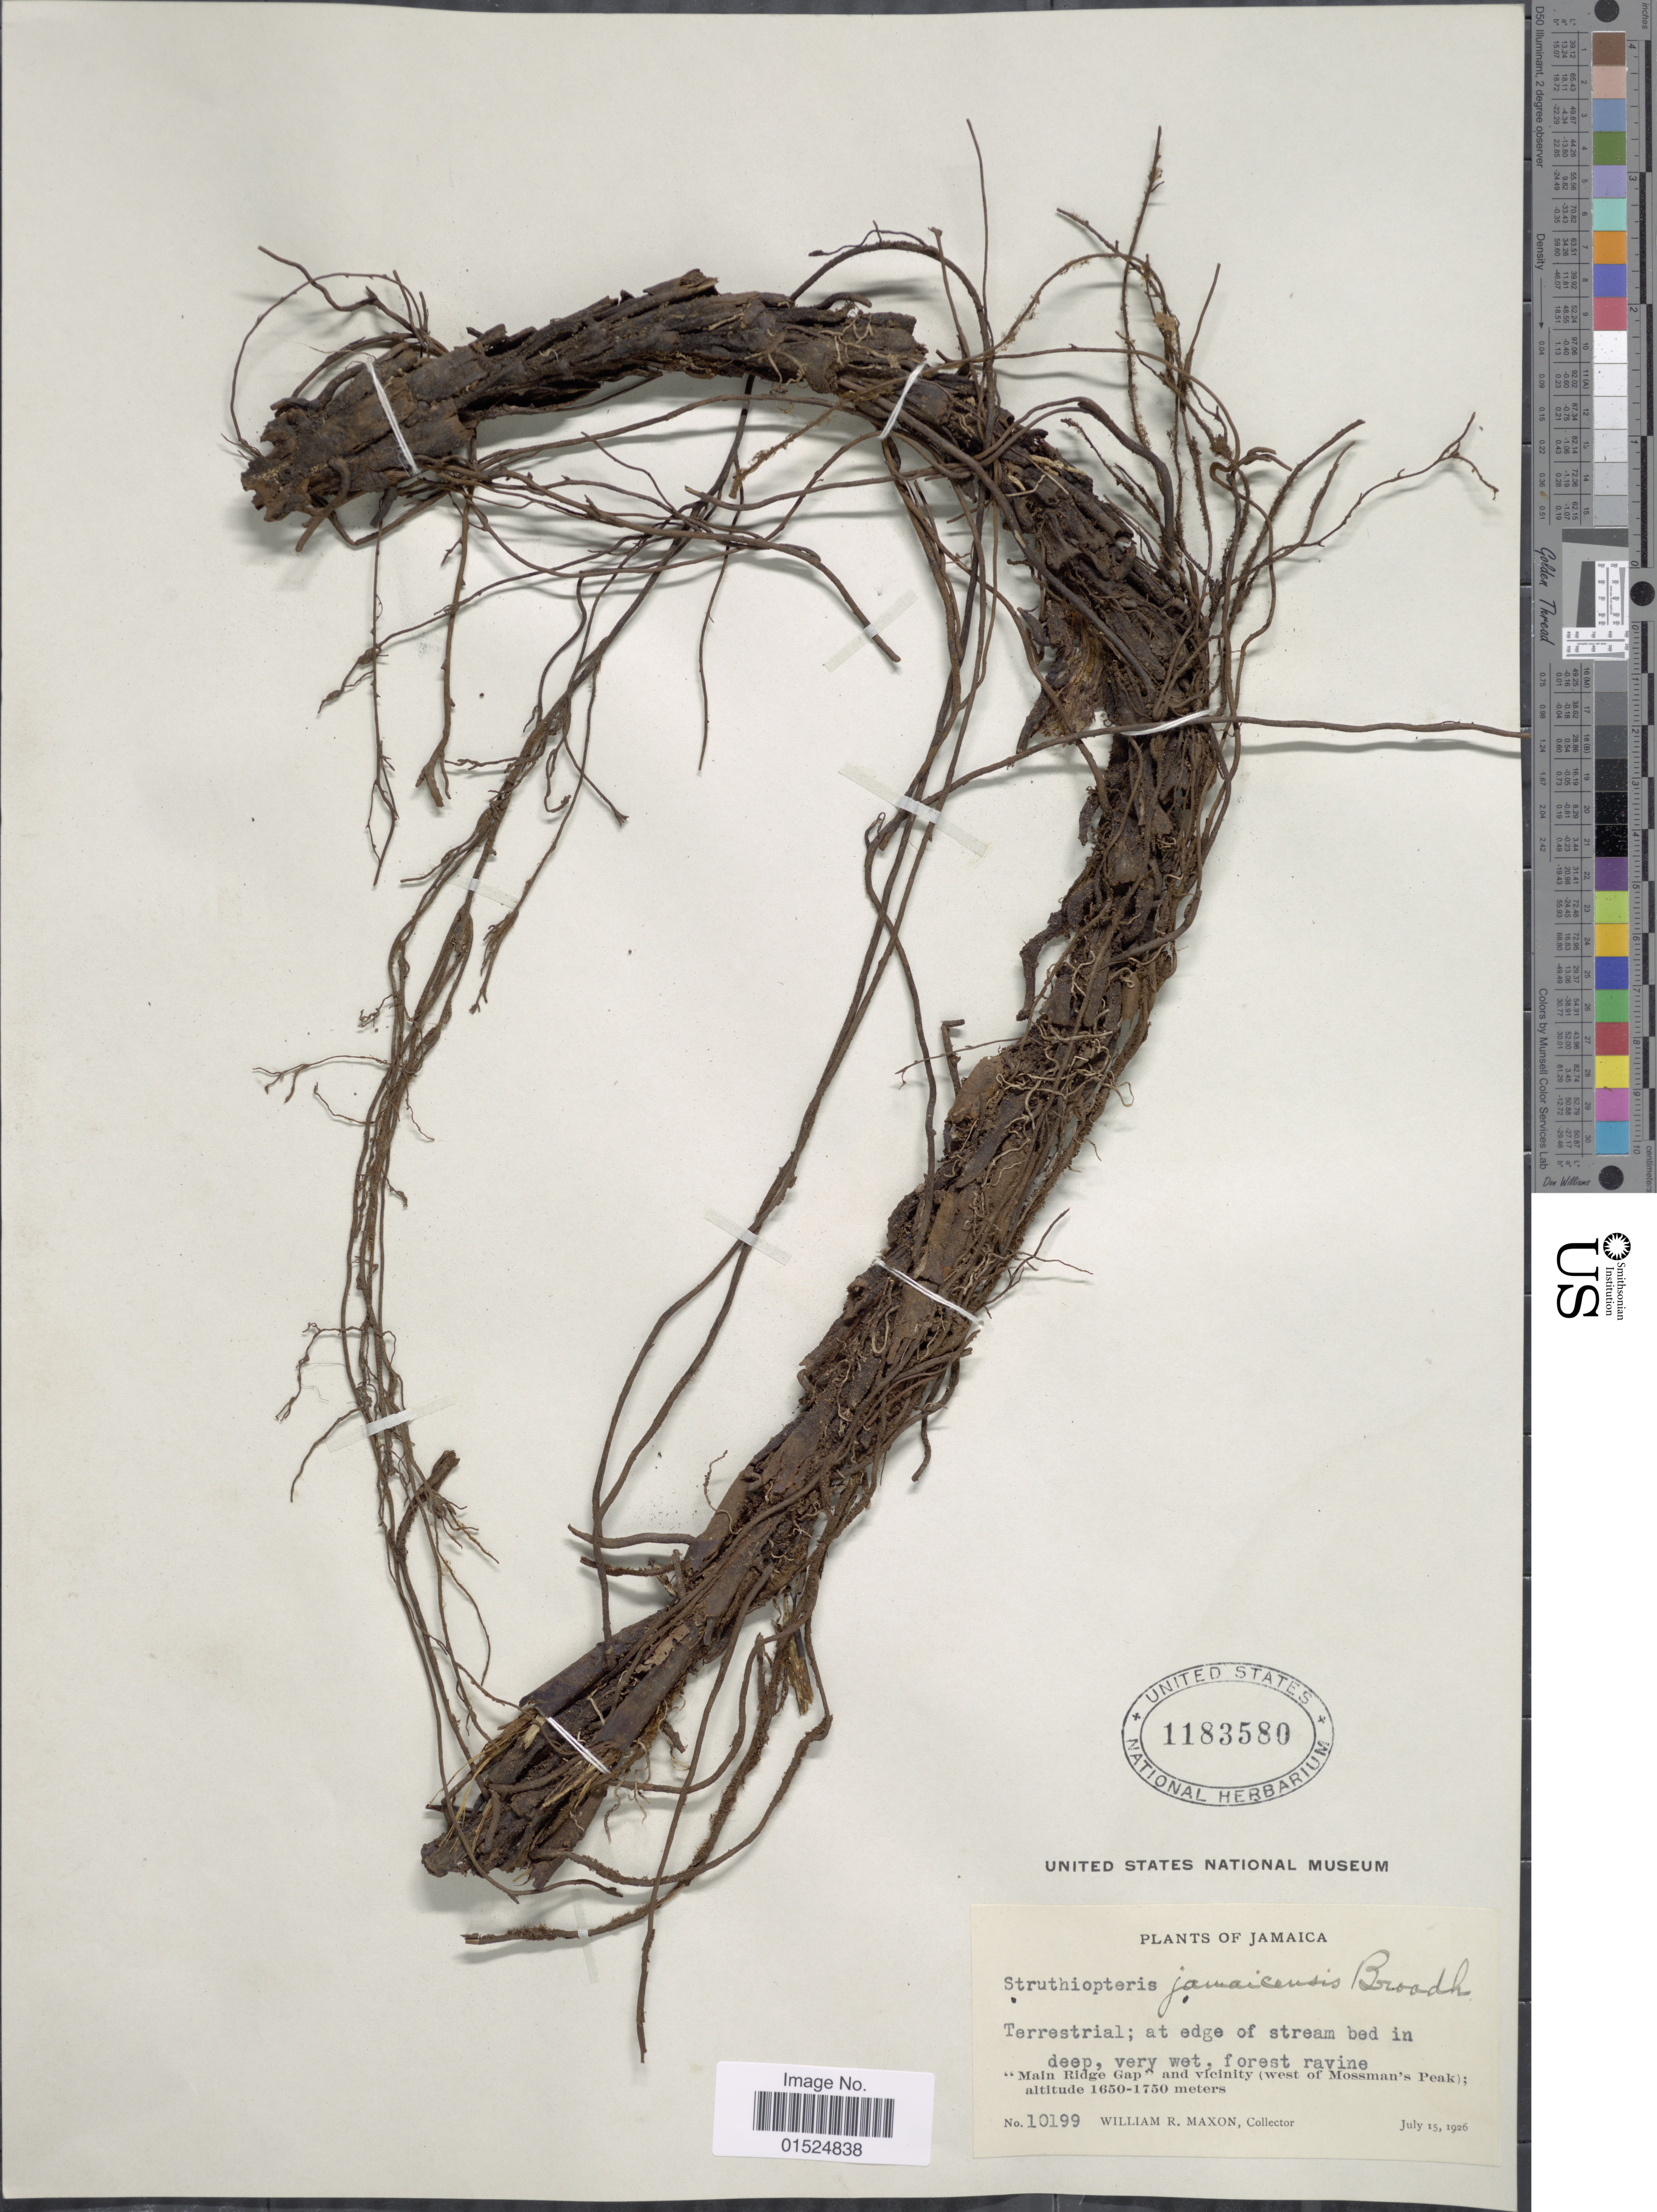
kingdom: Plantae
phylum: Tracheophyta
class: Polypodiopsida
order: Polypodiales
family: Blechnaceae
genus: Blechnum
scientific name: Blechnum jamaicense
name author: (Broadh.) C. Chr.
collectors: W. R. Maxon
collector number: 10199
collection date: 1926-07-15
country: Jamaica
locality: Main Ridge Gap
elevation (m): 1650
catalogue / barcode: US 1183580